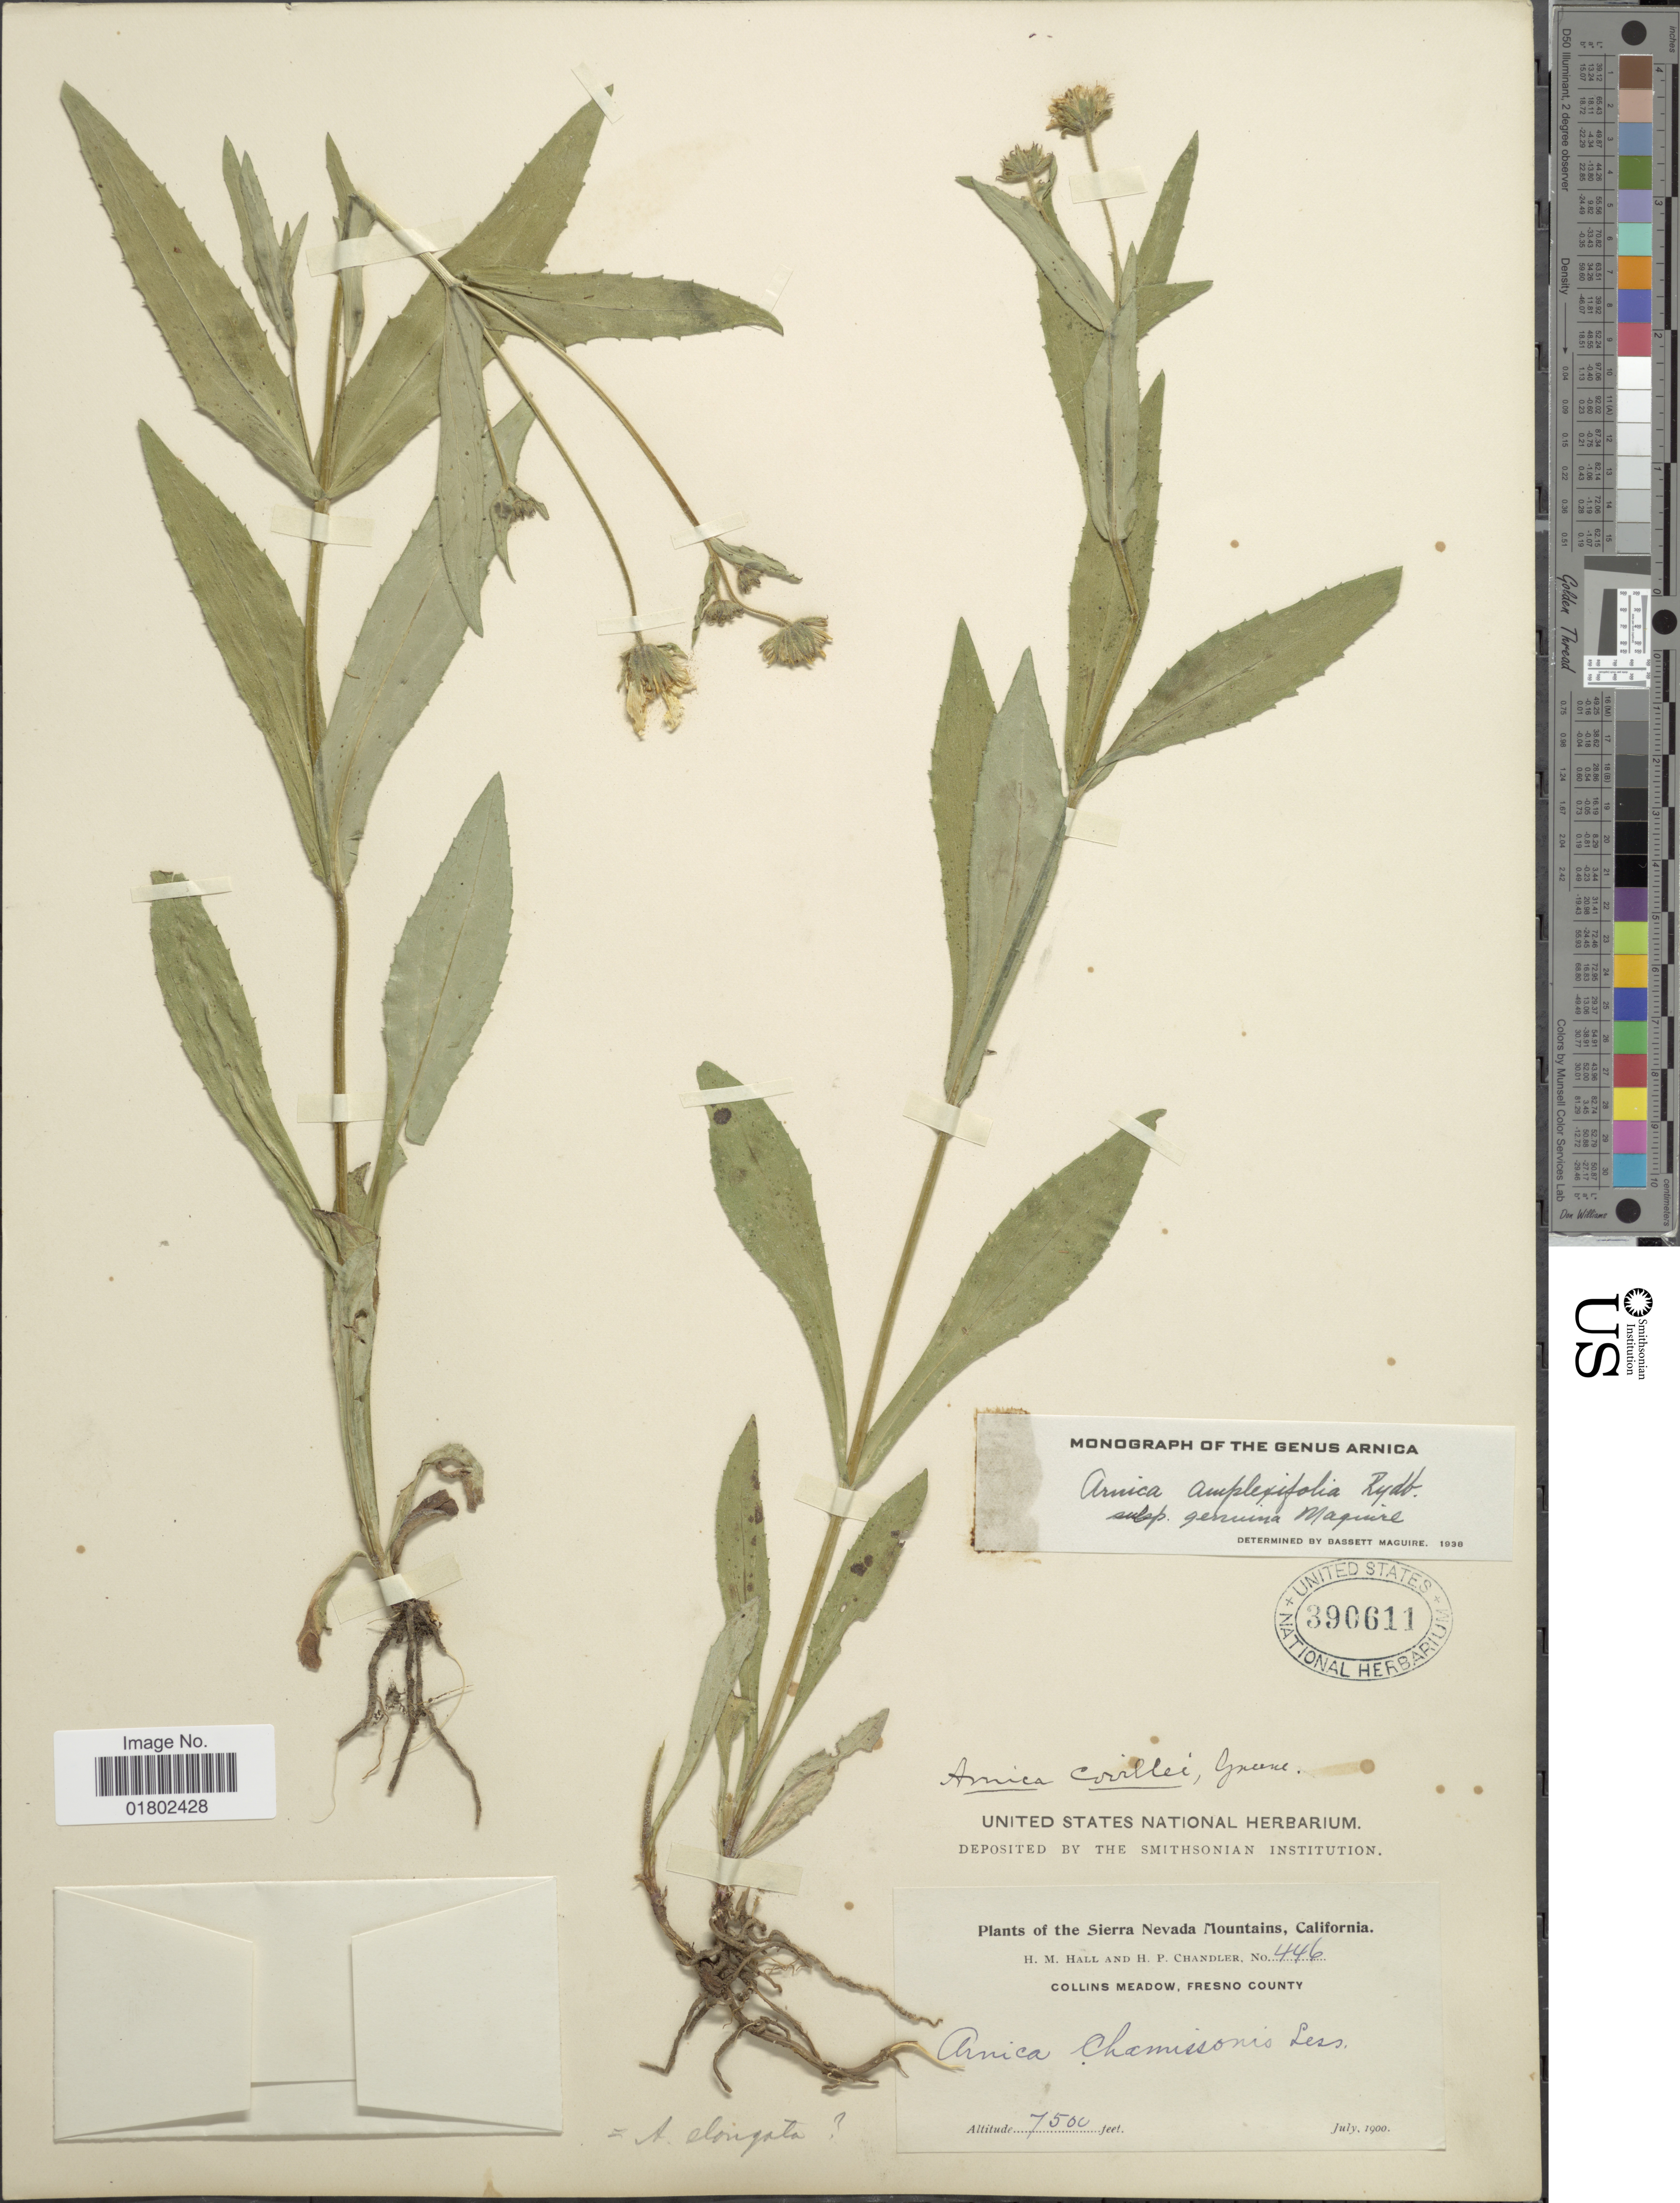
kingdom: Plantae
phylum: Tracheophyta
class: Magnoliopsida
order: Asterales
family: Asteraceae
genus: Arnica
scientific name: Arnica amplexifolia subsp. genuina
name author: Maguire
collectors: H. M. Hall & P. Chandler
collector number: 446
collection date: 1900-07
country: United States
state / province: California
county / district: Fresno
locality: The Sierra Nevada Mountains, Collins Meadow, Fresno County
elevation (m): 2286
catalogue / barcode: US 390611